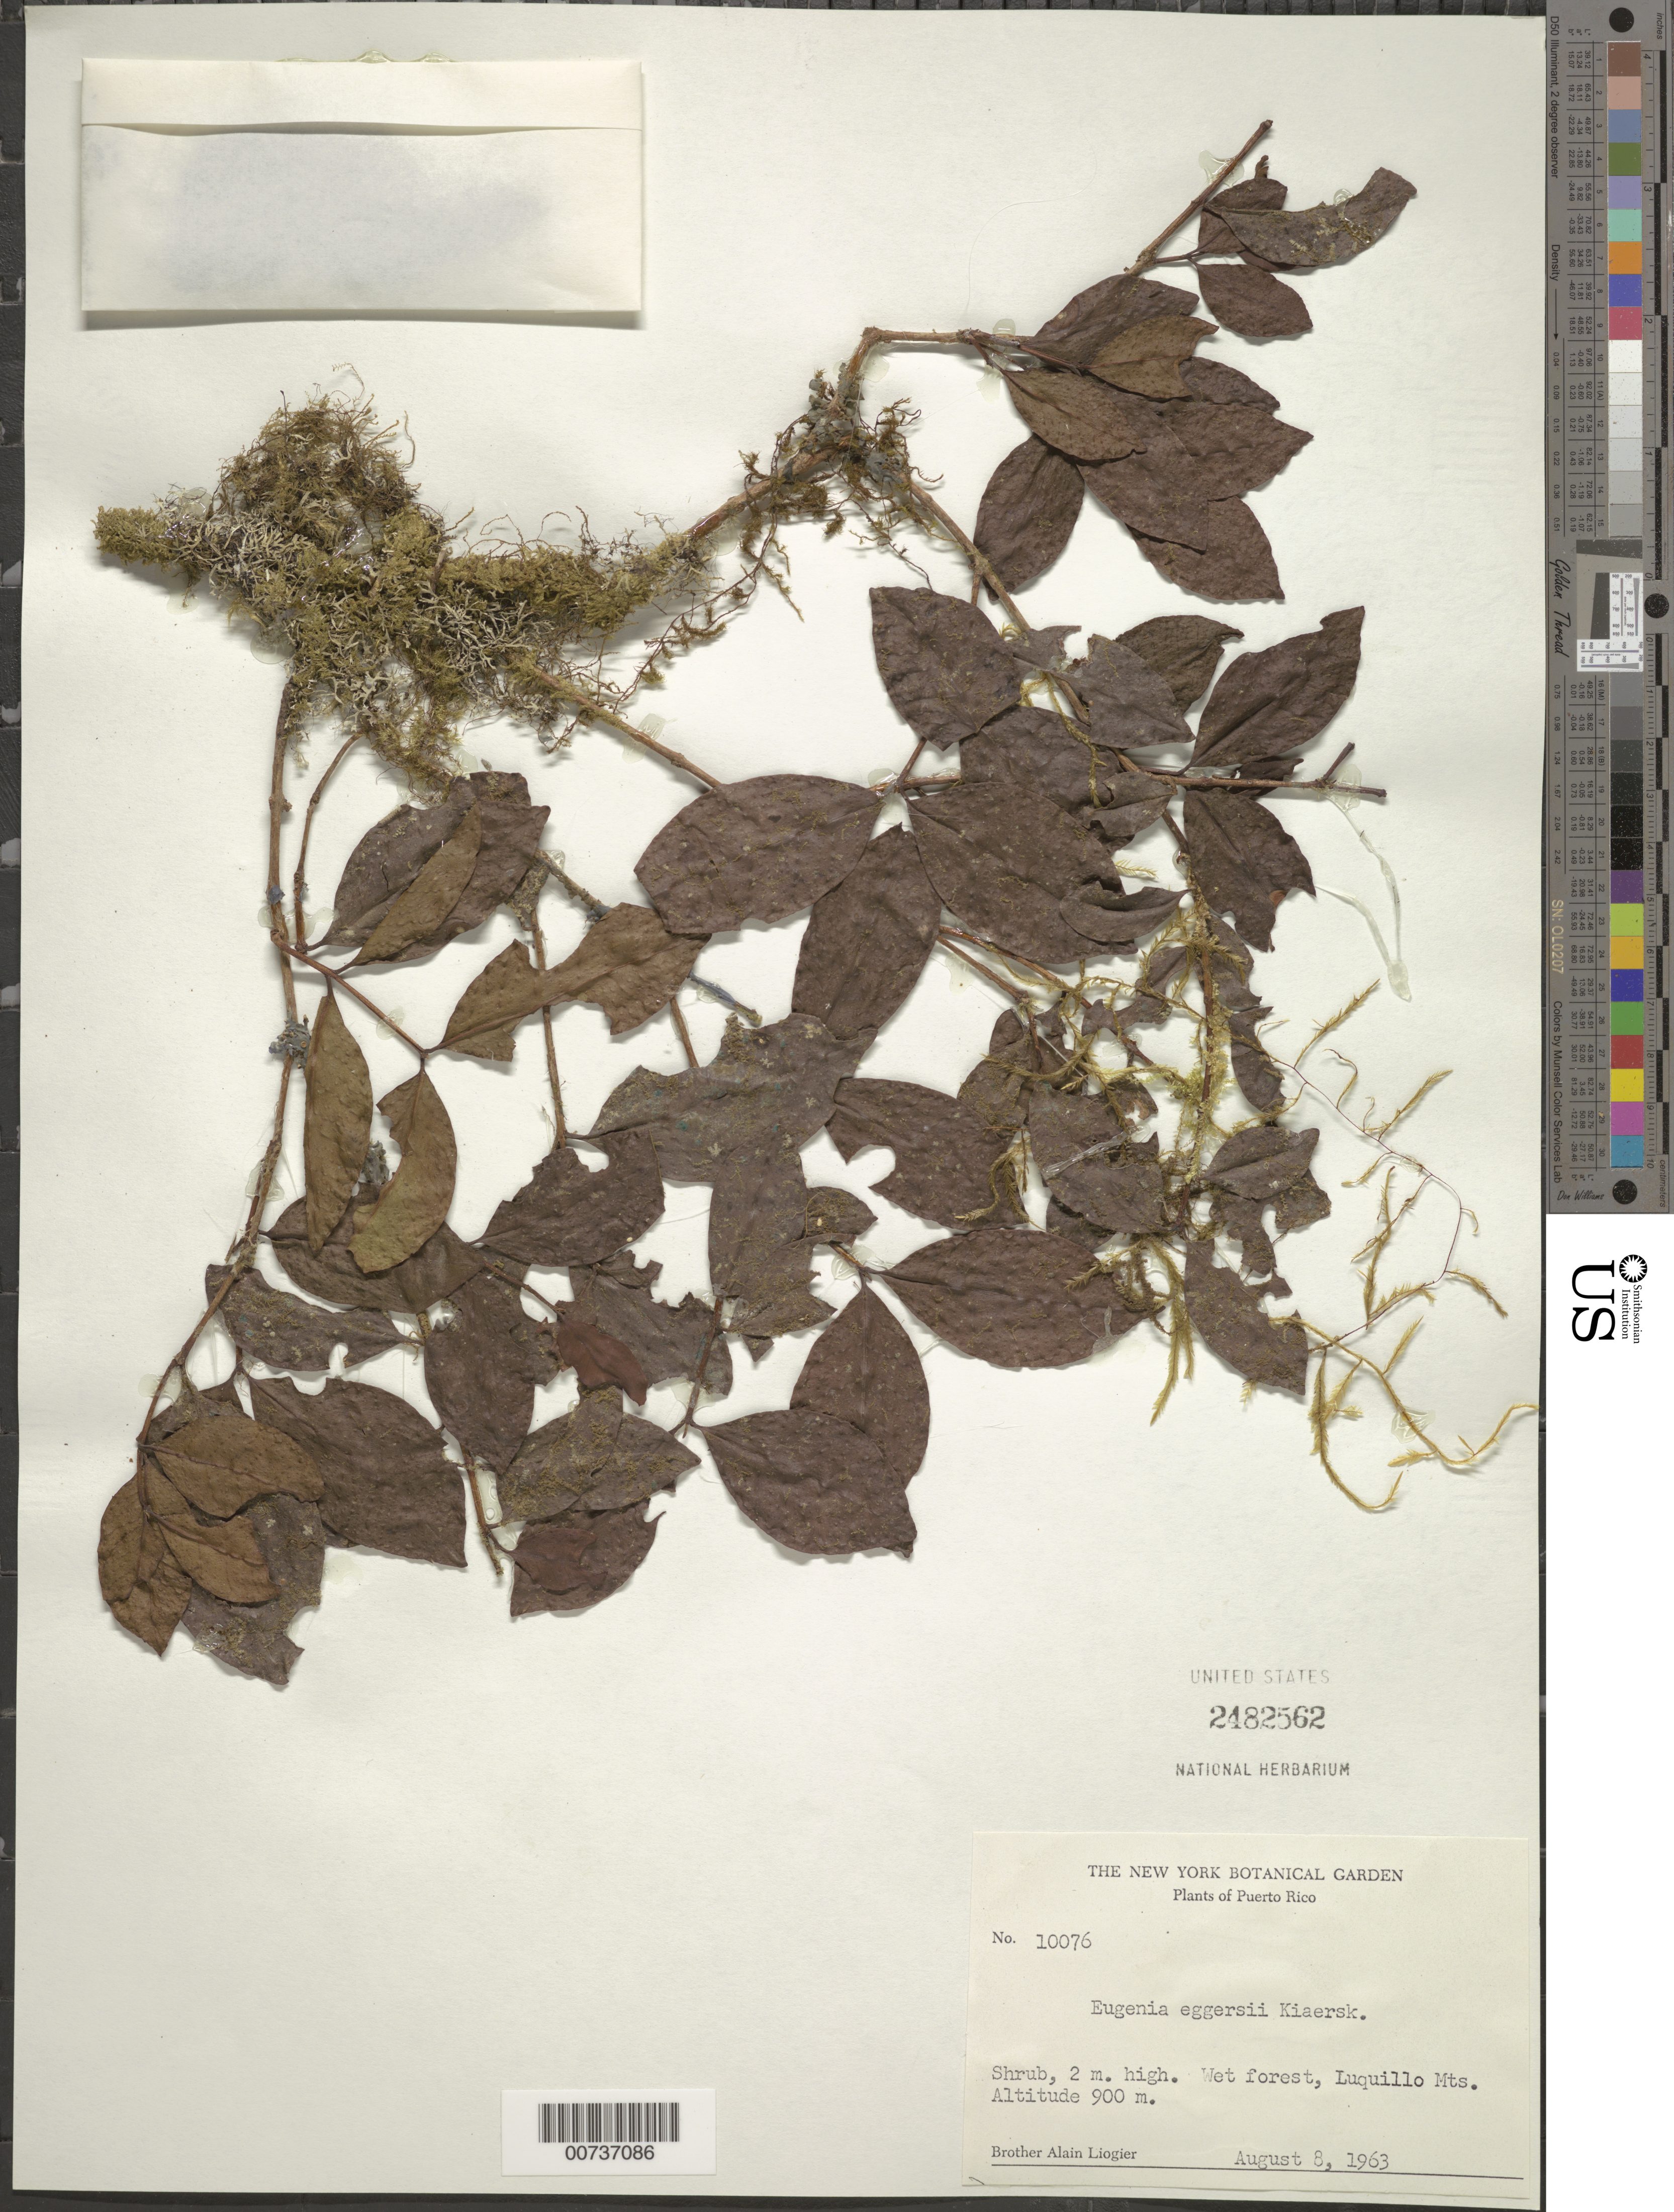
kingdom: Plantae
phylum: Tracheophyta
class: Magnoliopsida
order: Myrtales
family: Myrtaceae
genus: Eugenia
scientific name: Eugenia eggersii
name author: Kiaersk.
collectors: A. H. Liogier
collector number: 10076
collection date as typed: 08 Aug 1963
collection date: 1963-08-08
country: Puerto Rico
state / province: Luquillo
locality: Luquillo Mountains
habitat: Wet forest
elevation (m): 900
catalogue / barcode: US 2482562